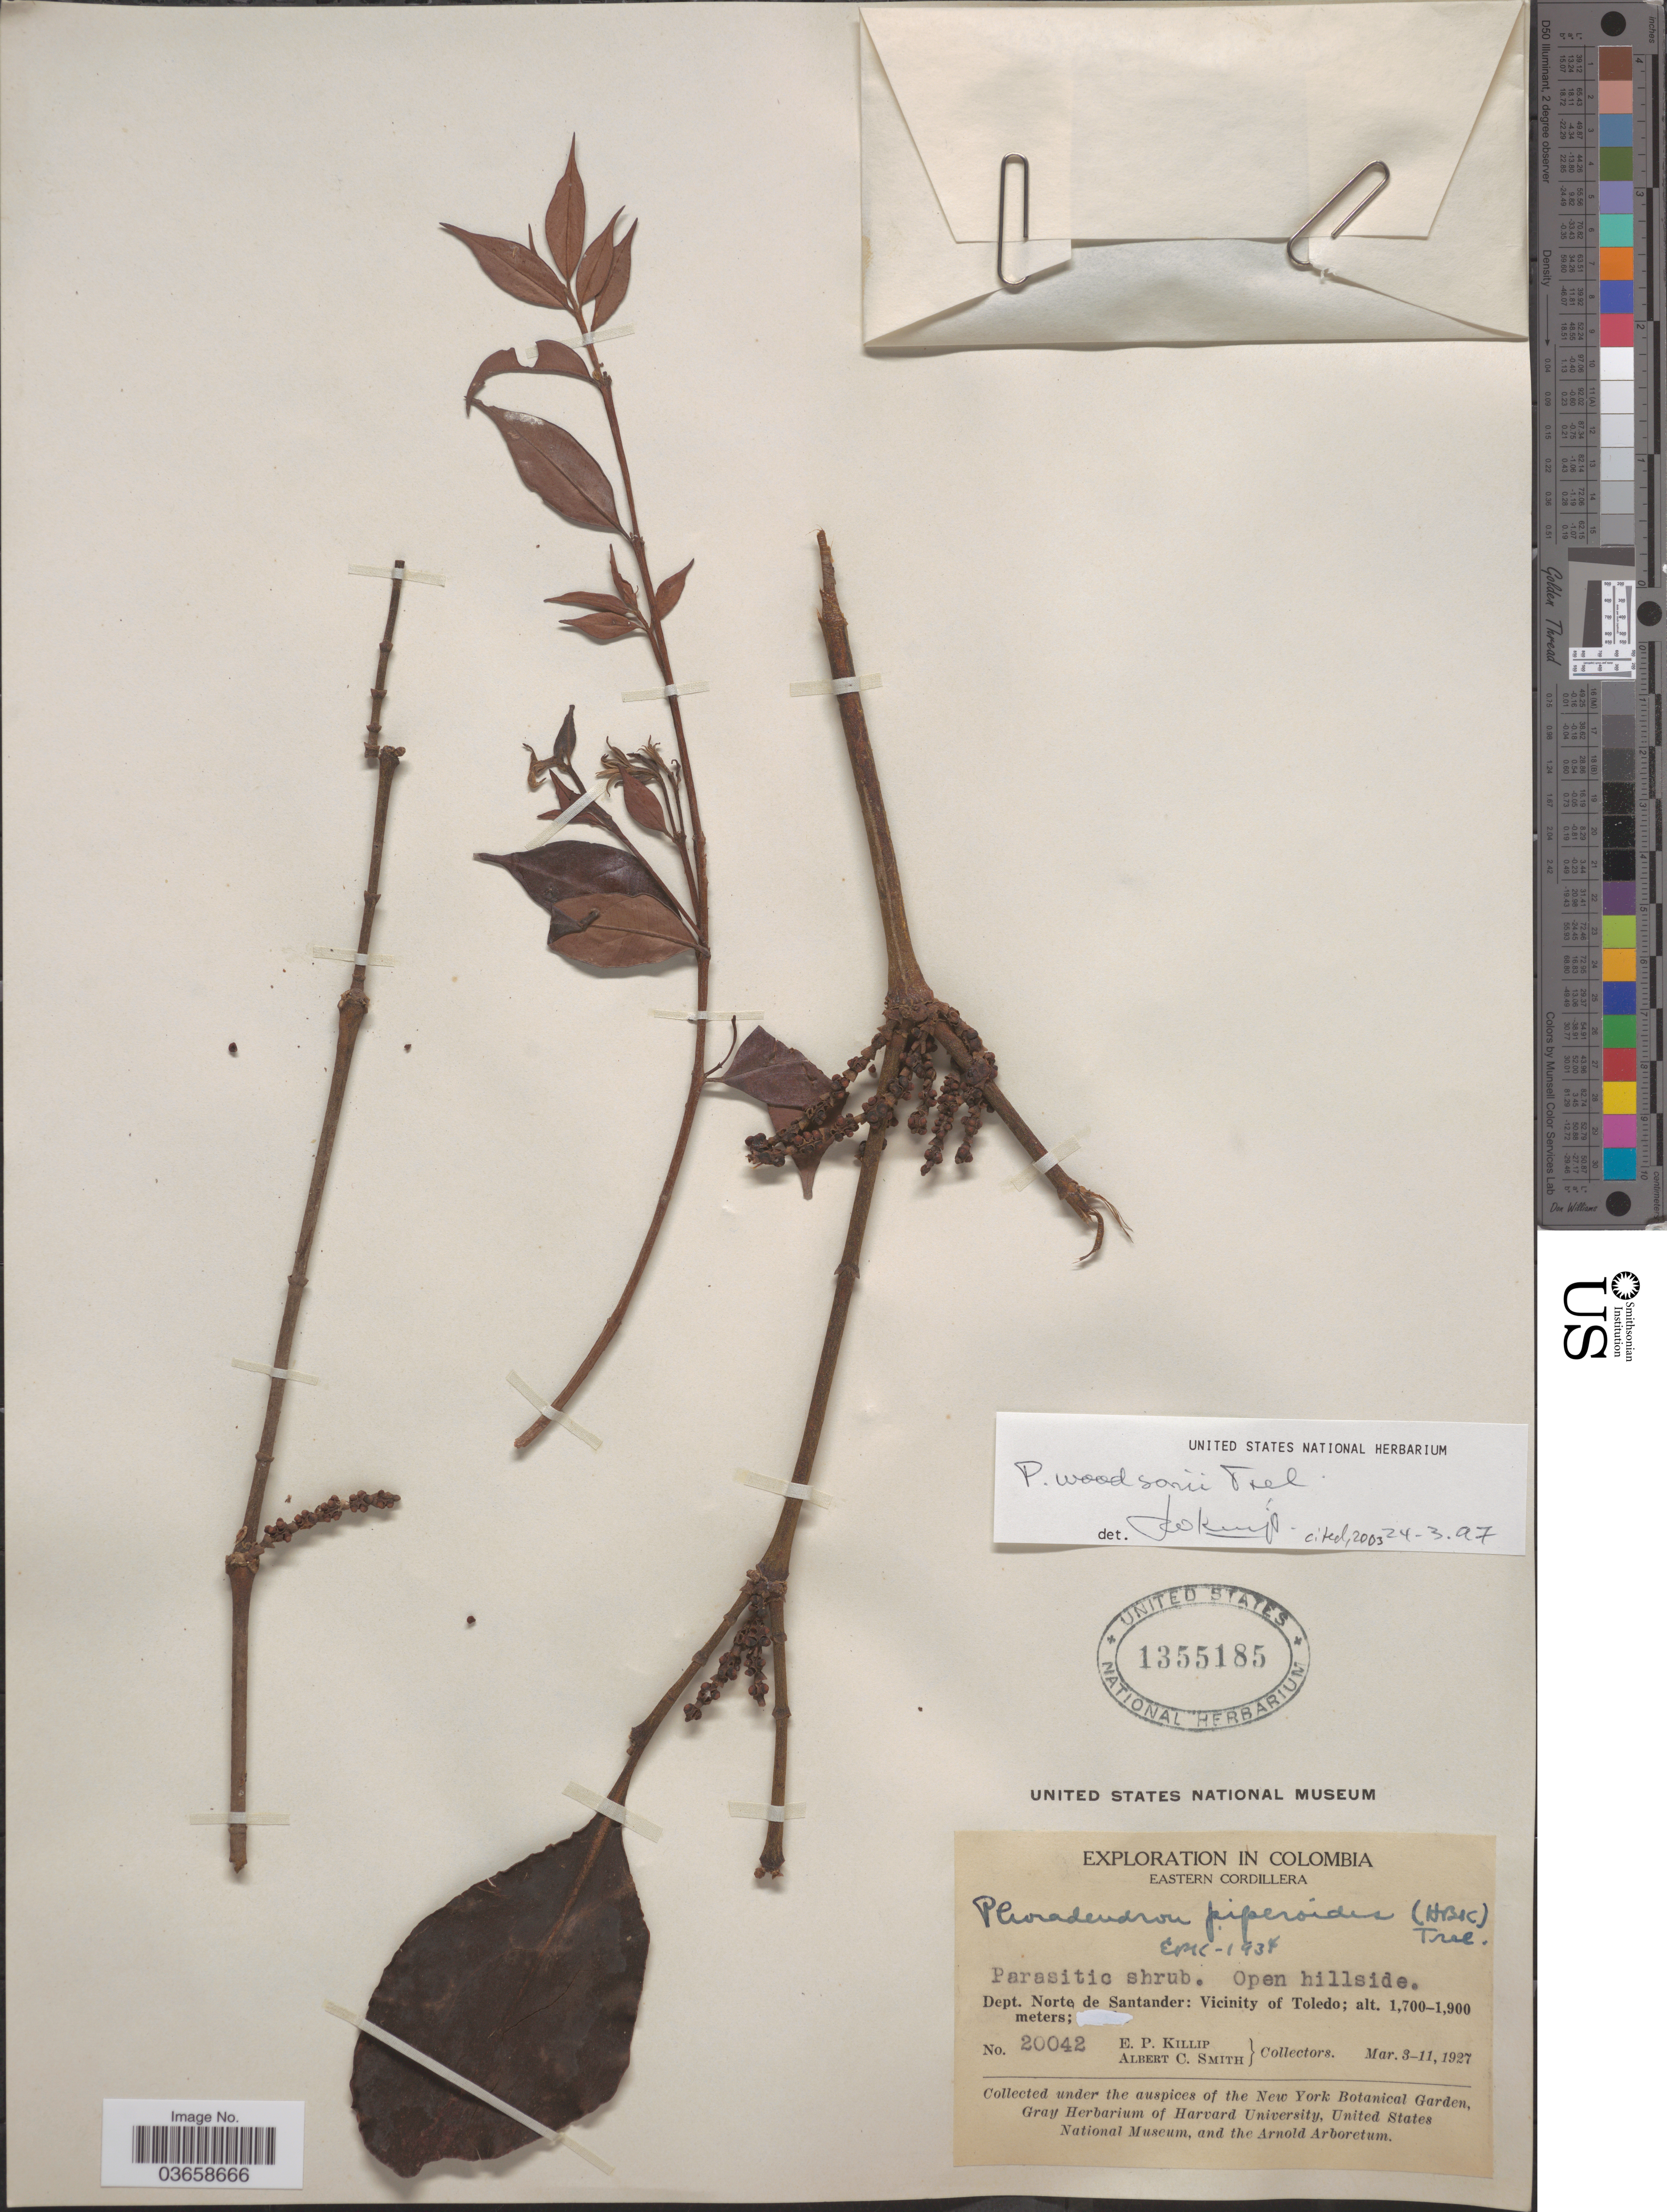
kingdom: Plantae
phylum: Tracheophyta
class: Magnoliopsida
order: Santalales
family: Viscaceae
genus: Phoradendron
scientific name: Phoradendron woodsonii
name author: Trel.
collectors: E. P. Killip & A. C. Smith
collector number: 20042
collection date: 1927-03-03/1927-03-11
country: Colombia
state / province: Norte de Santander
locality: Dept. Norte de Santander: Vicinity of Toledo. Eastern Cordillera.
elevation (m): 1700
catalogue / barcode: US 1355185